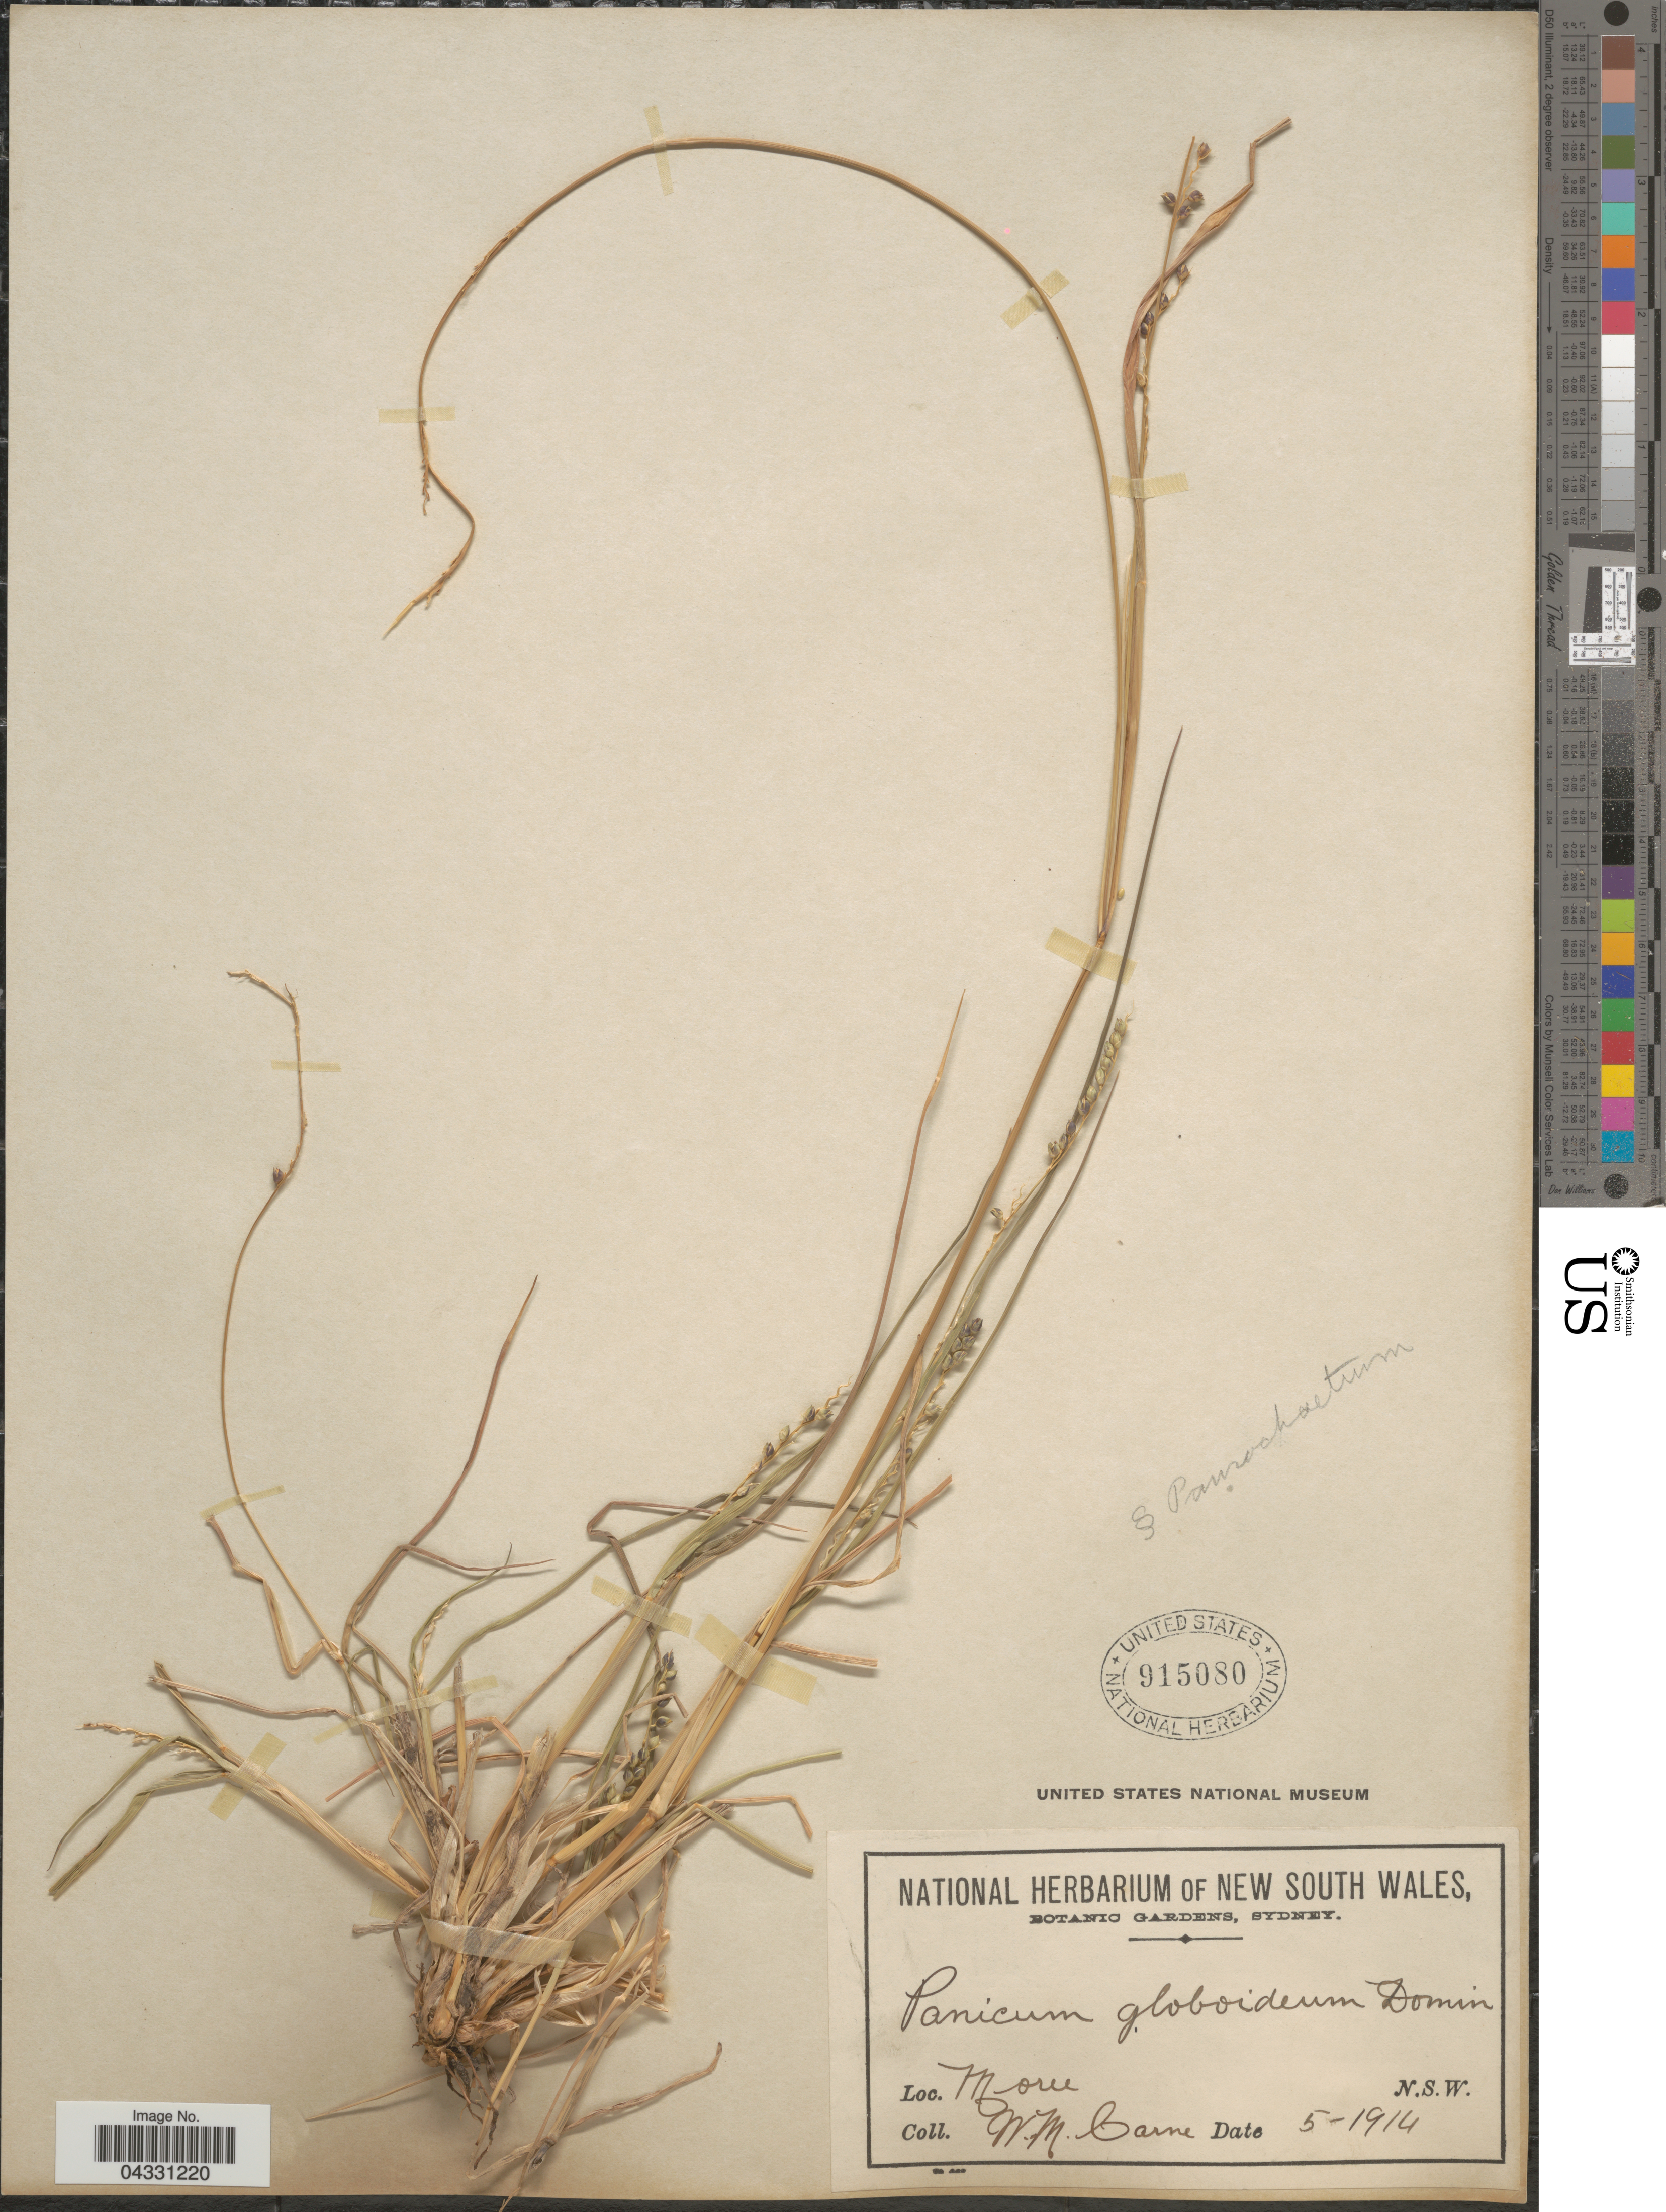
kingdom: Plantae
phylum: Tracheophyta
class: Liliopsida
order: Poales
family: Poaceae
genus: Setaria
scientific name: Setaria globoidea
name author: (Domin) R.D. Webster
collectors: W. Carne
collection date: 1914-05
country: Australia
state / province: New South Wales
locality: Moree.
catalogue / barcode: US 915080